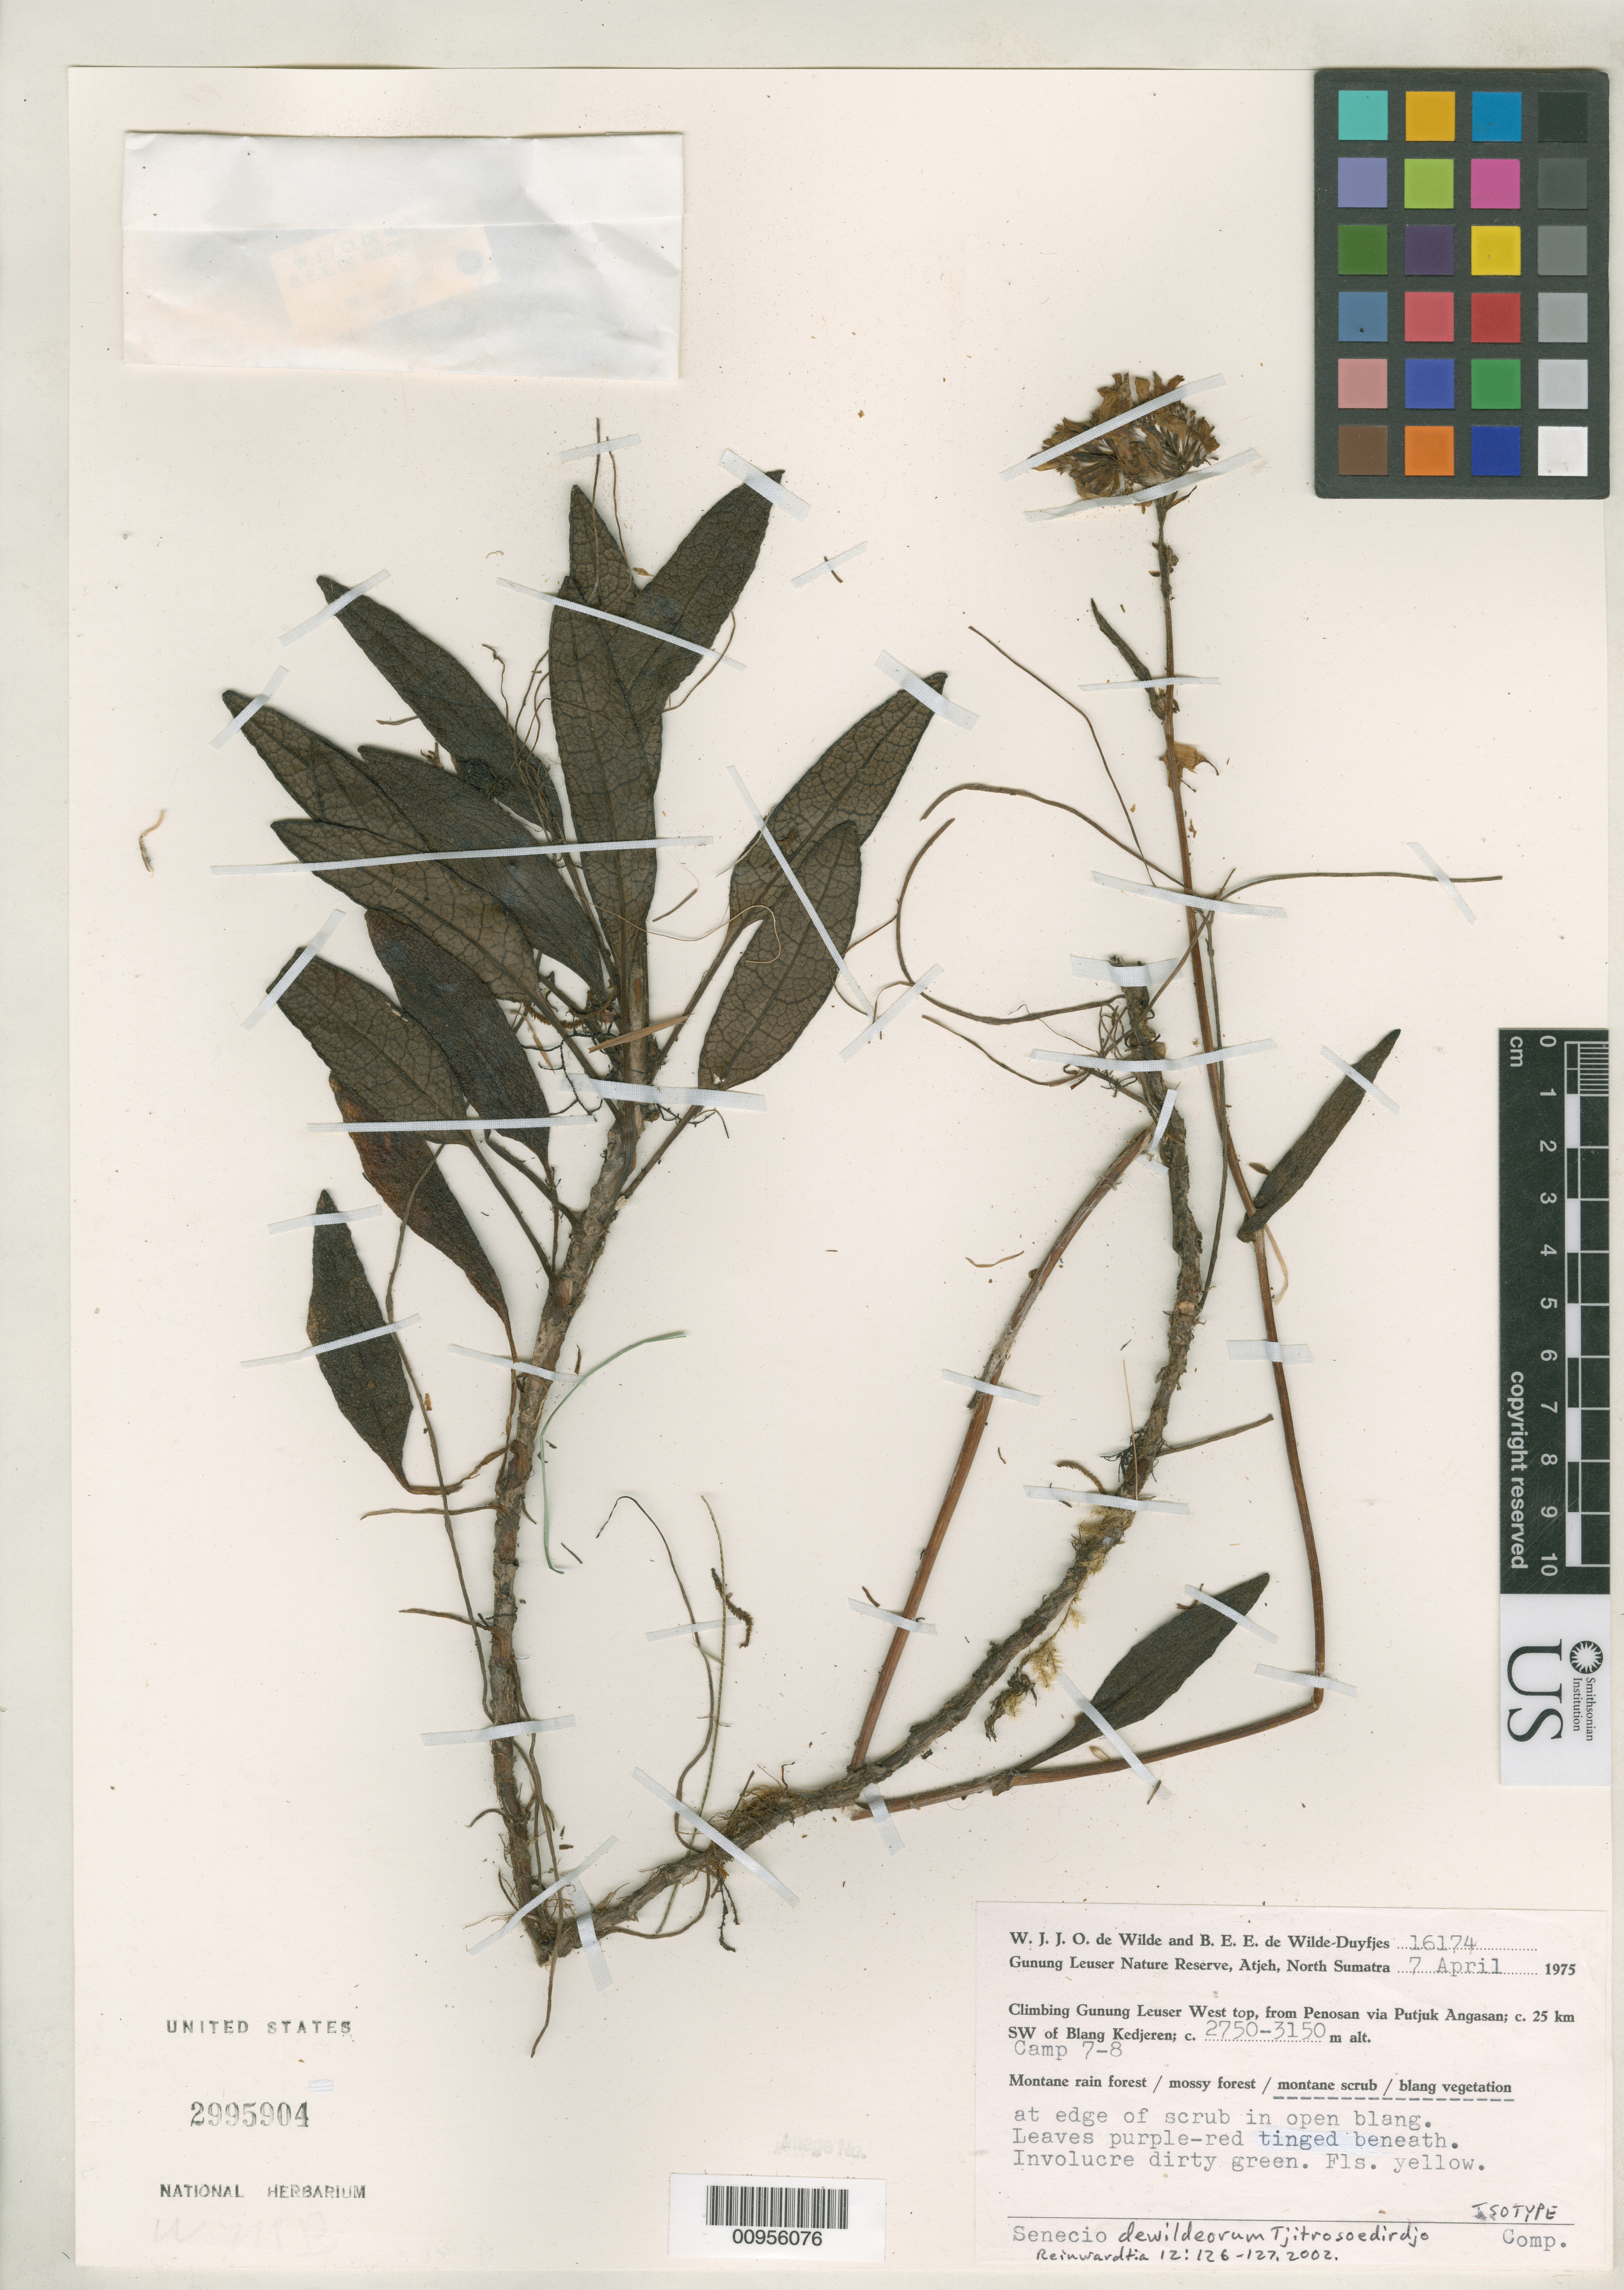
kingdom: Plantae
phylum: Tracheophyta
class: Magnoliopsida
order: Asterales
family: Asteraceae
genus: Senecio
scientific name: Senecio dewildeorum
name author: Tjitrosoedirdjo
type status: Isotype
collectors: W. J. de Wilde & B. E. de Wilde-Duyfjes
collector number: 16174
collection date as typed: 07 Apr 1975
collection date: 1975-04-07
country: Indonesia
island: Sumatra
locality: Gunung Leuser Nature Reserve, Atjeh, North Sumatra. Climbing Gunung Leuser West top, from Penosan via Putjuk Angasan, ca. 25 km SW of Blang Kedjeren, Camp 7-8.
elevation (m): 2750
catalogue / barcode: US 2995904